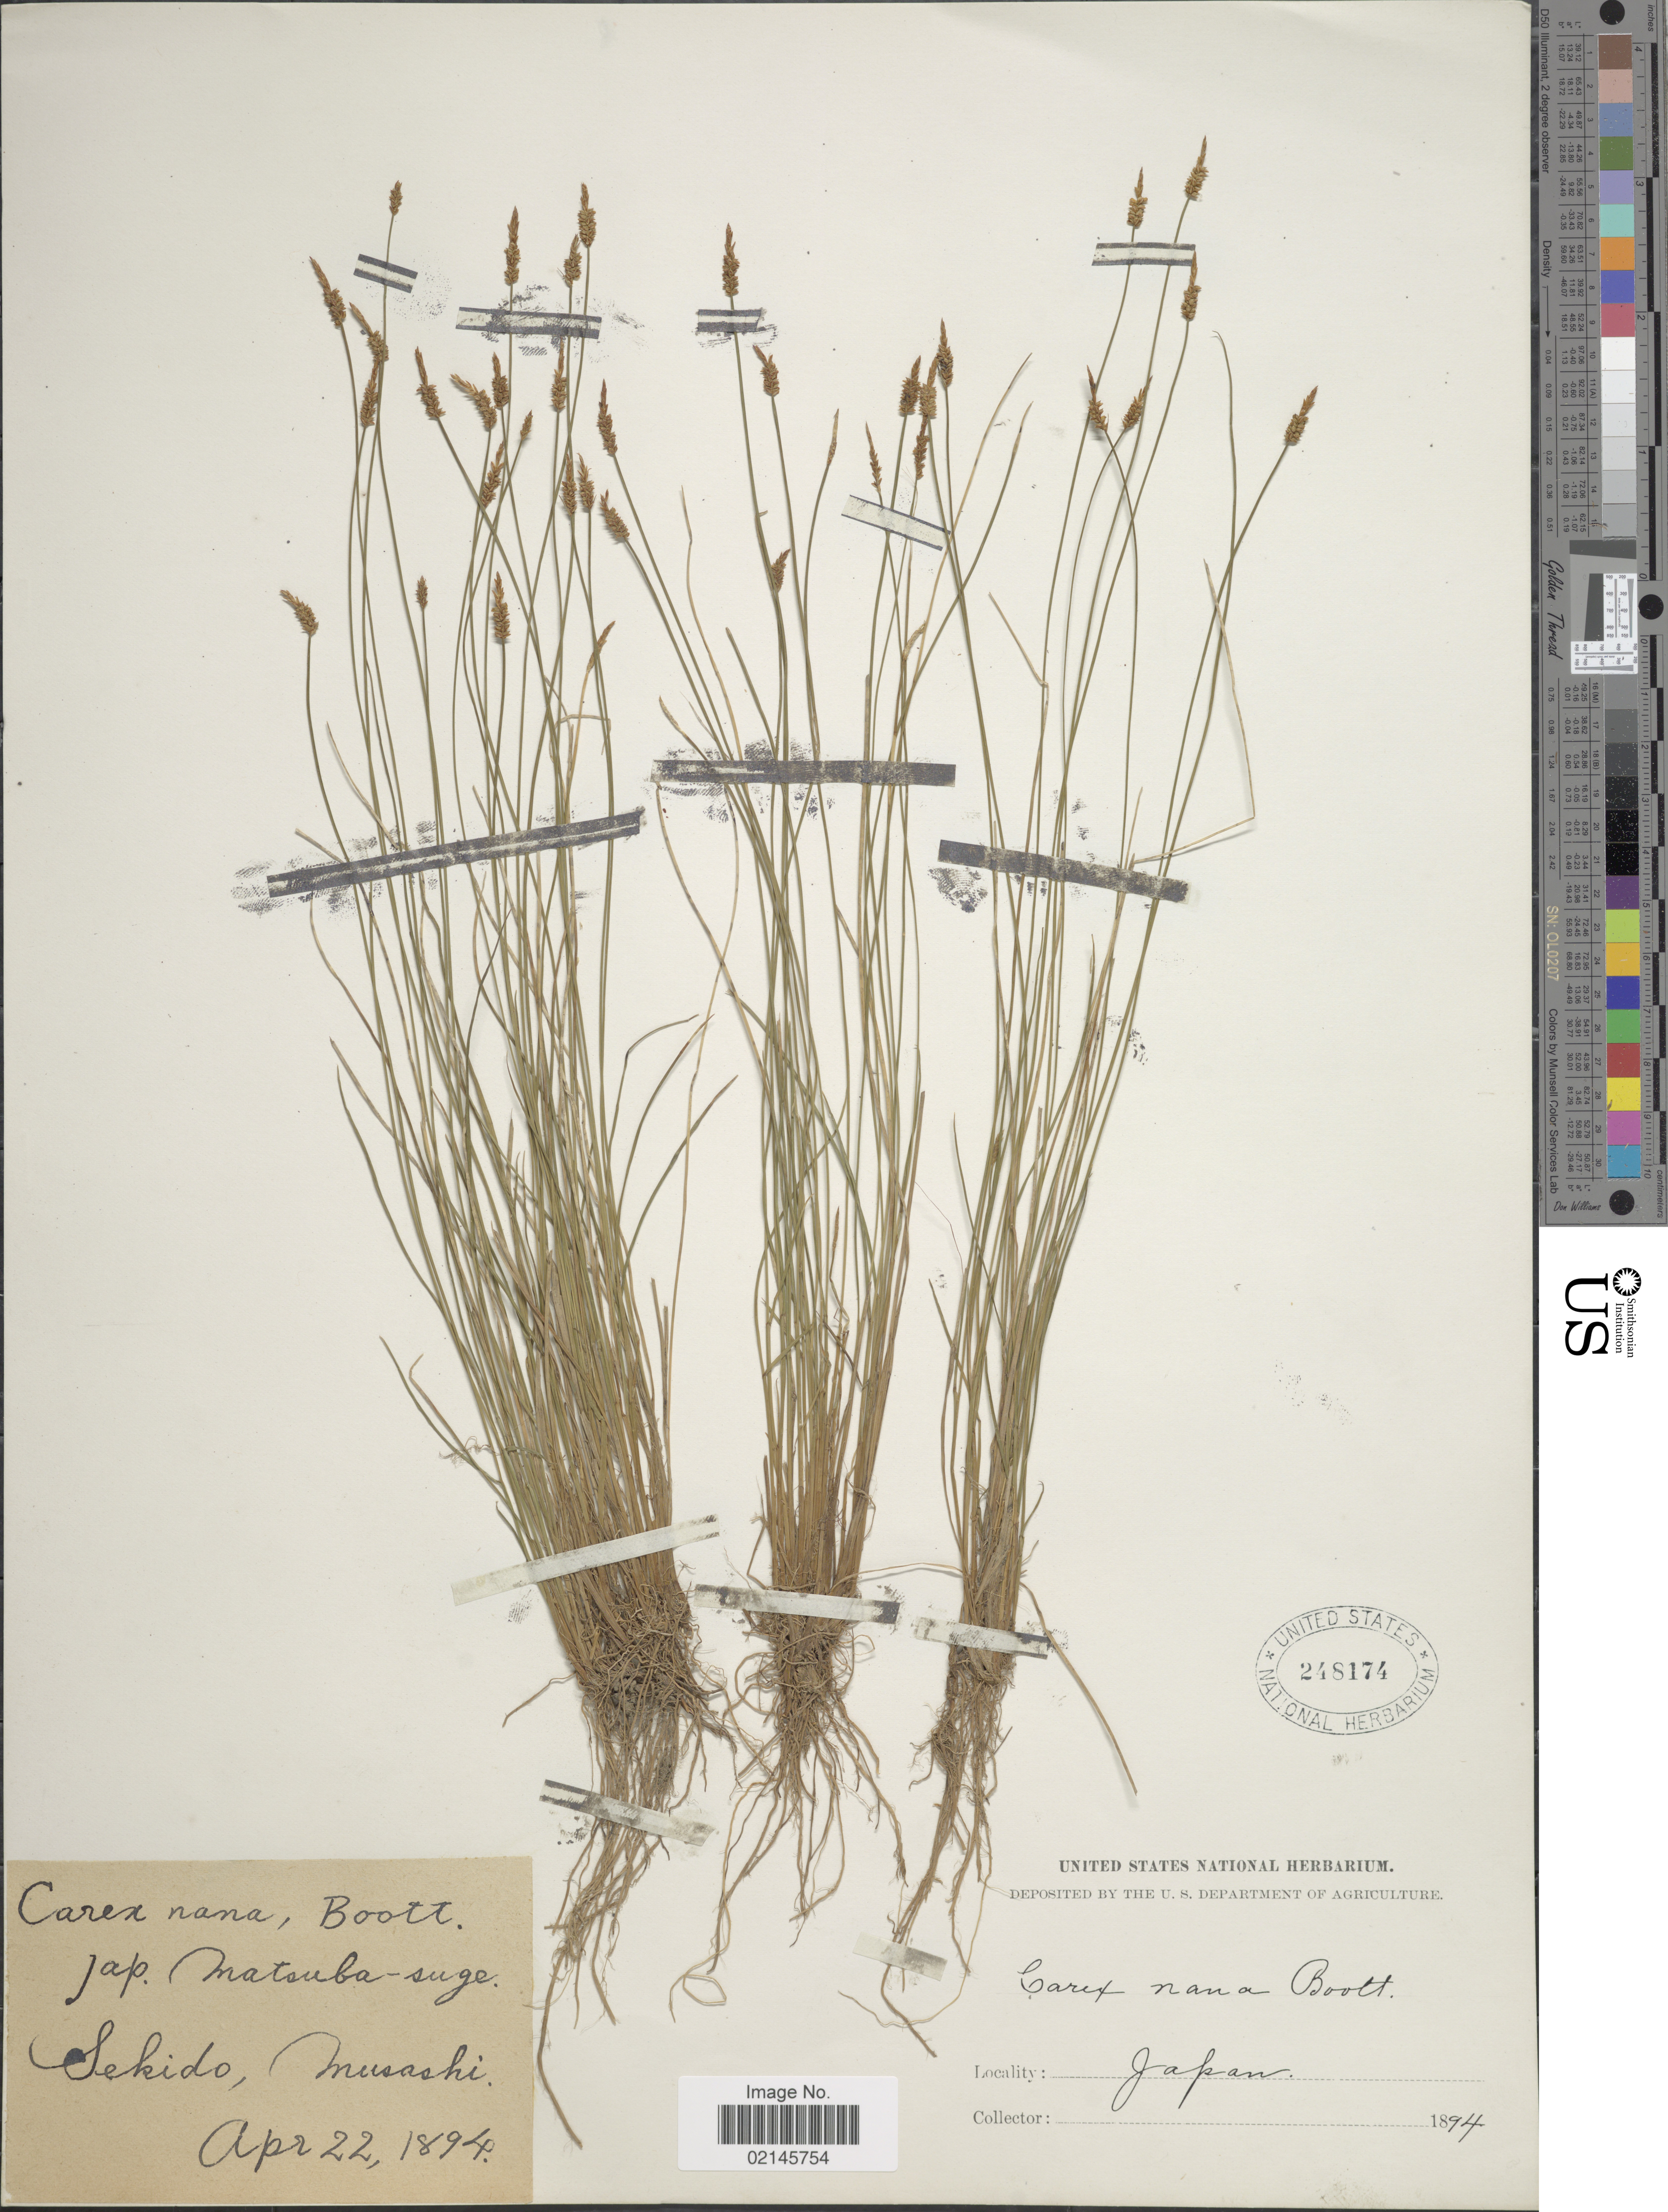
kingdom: Plantae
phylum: Tracheophyta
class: Liliopsida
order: Poales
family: Cyperaceae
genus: Carex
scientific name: Carex rara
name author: Boott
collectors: ex herb. U. S. Department of Agriculture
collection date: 1894-04-22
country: Japan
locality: Sekido, Musashi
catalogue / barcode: US 248174